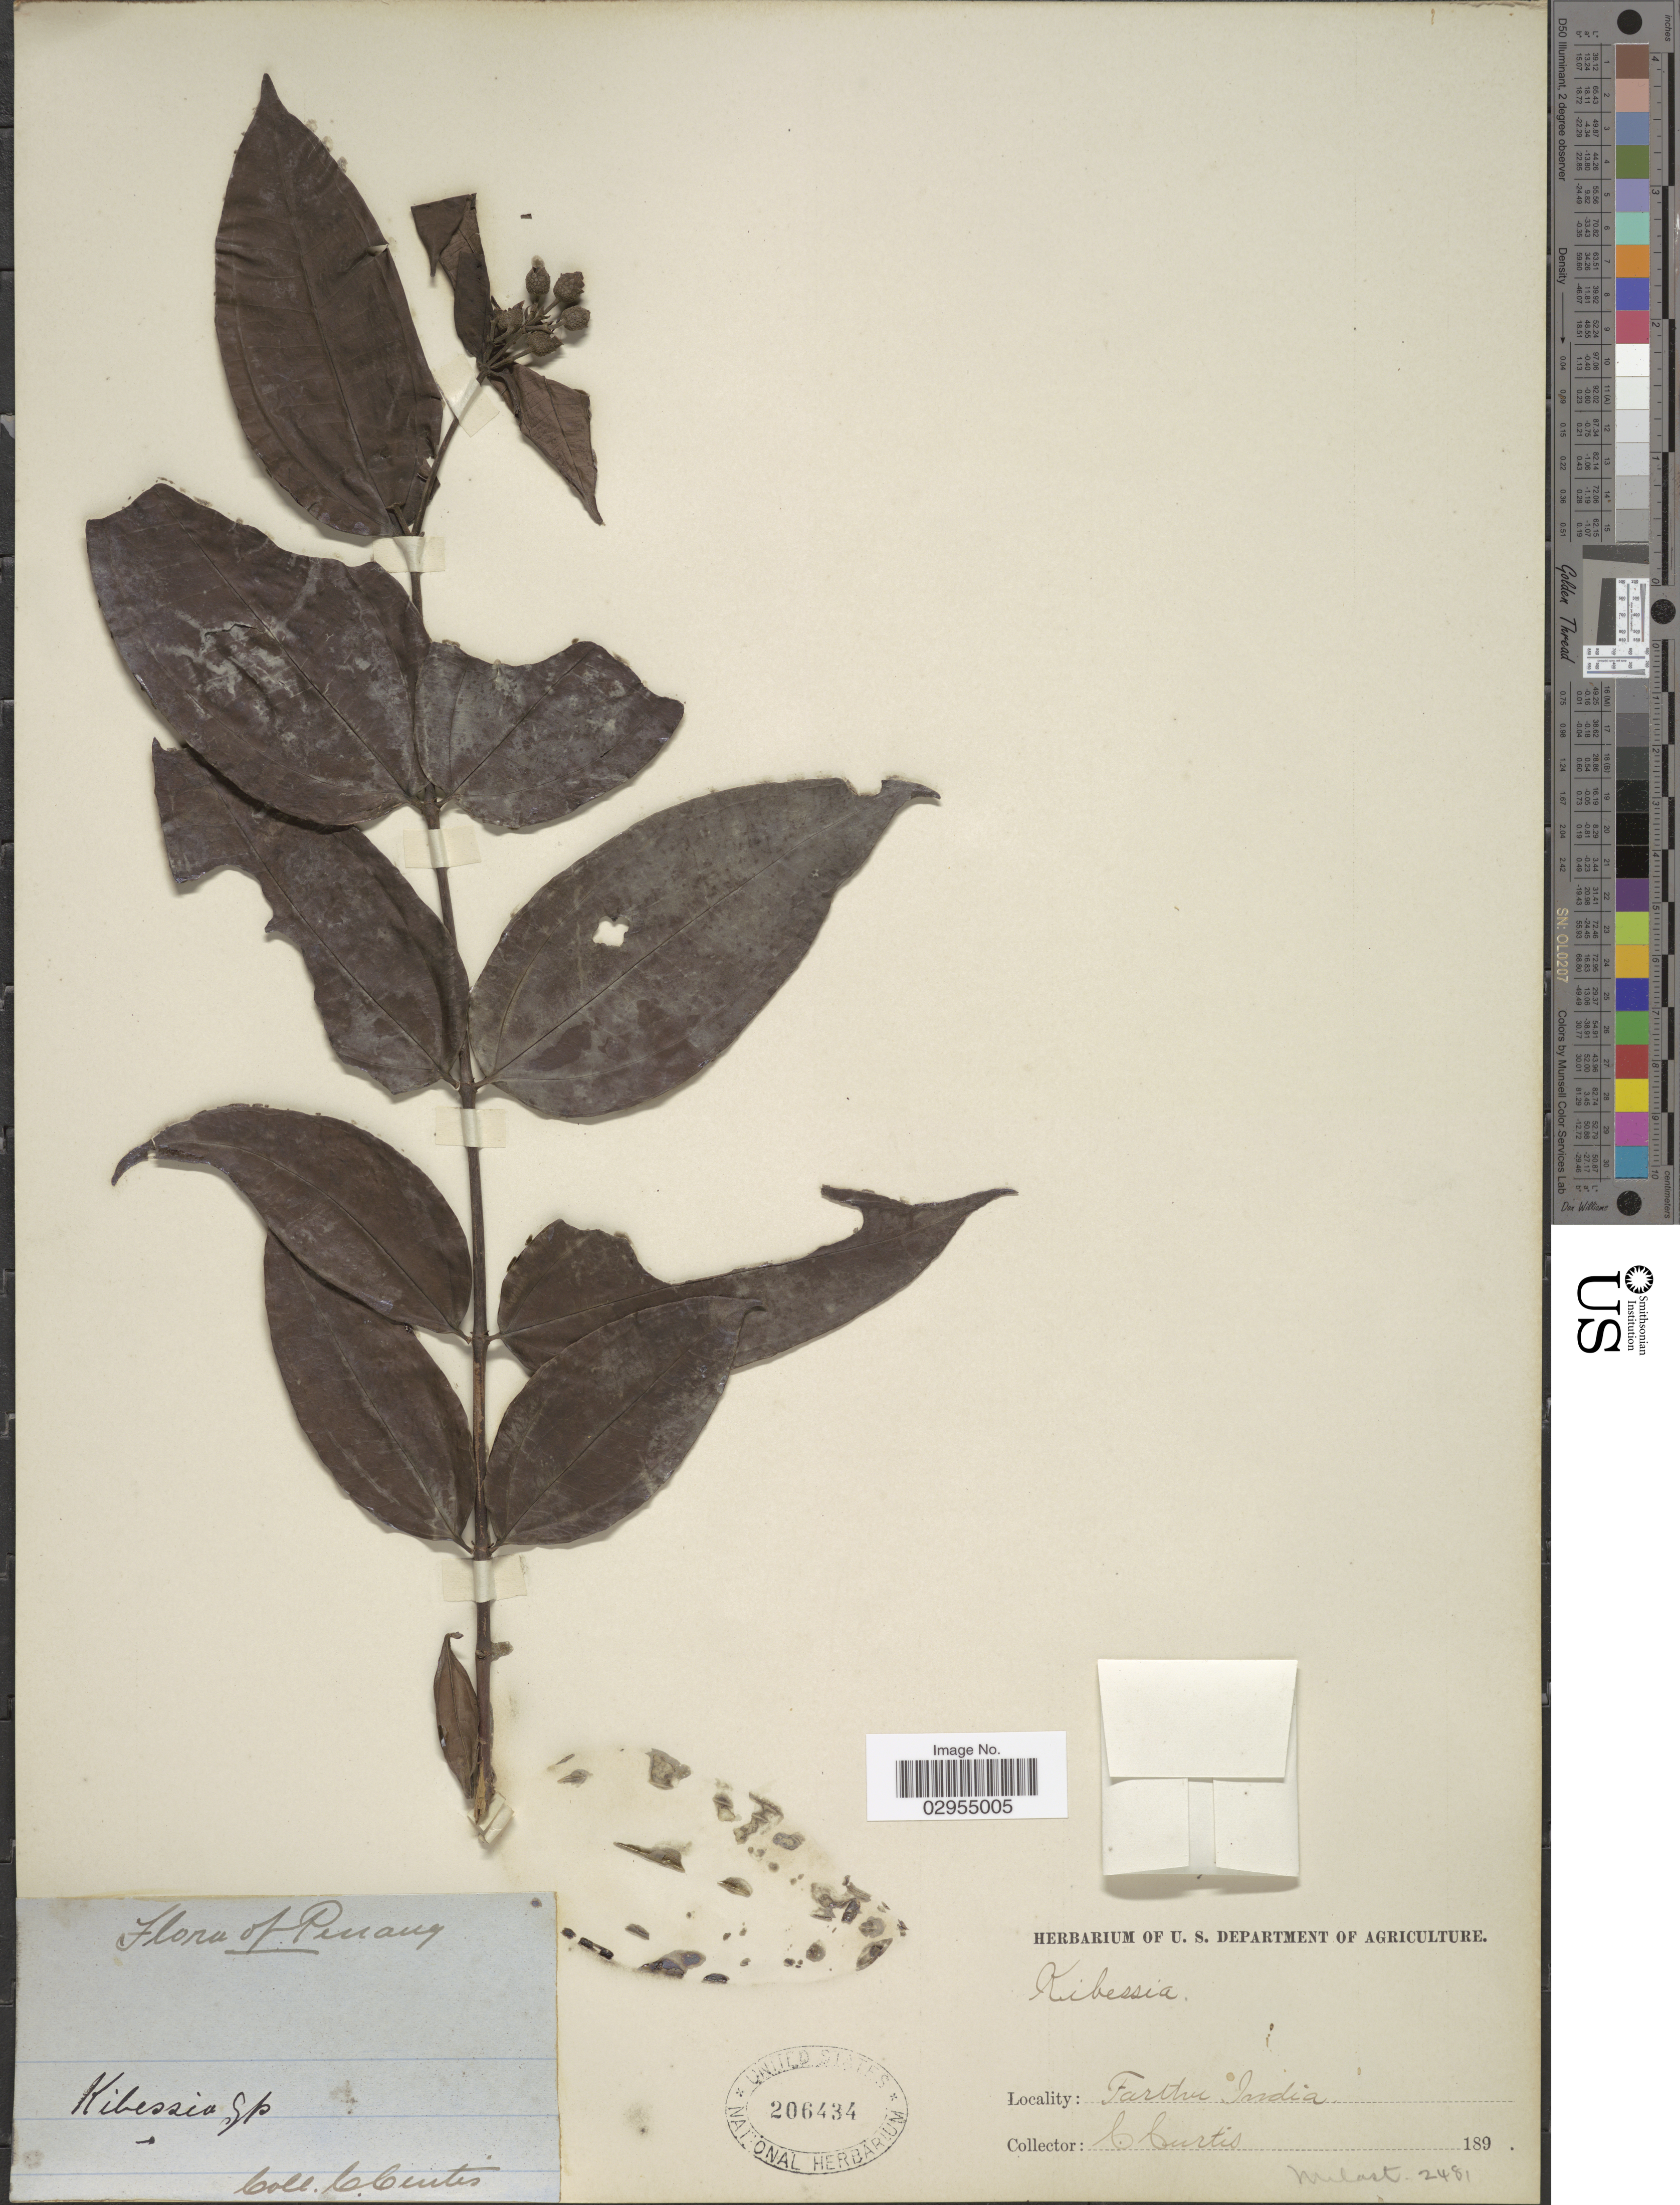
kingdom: Plantae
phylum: Tracheophyta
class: Magnoliopsida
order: Myrtales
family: Melastomataceae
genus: Pternandra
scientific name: Pternandra sp.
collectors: C. Curtis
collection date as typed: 189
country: Malaysia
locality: Penang, Farther India.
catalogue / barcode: US 206434